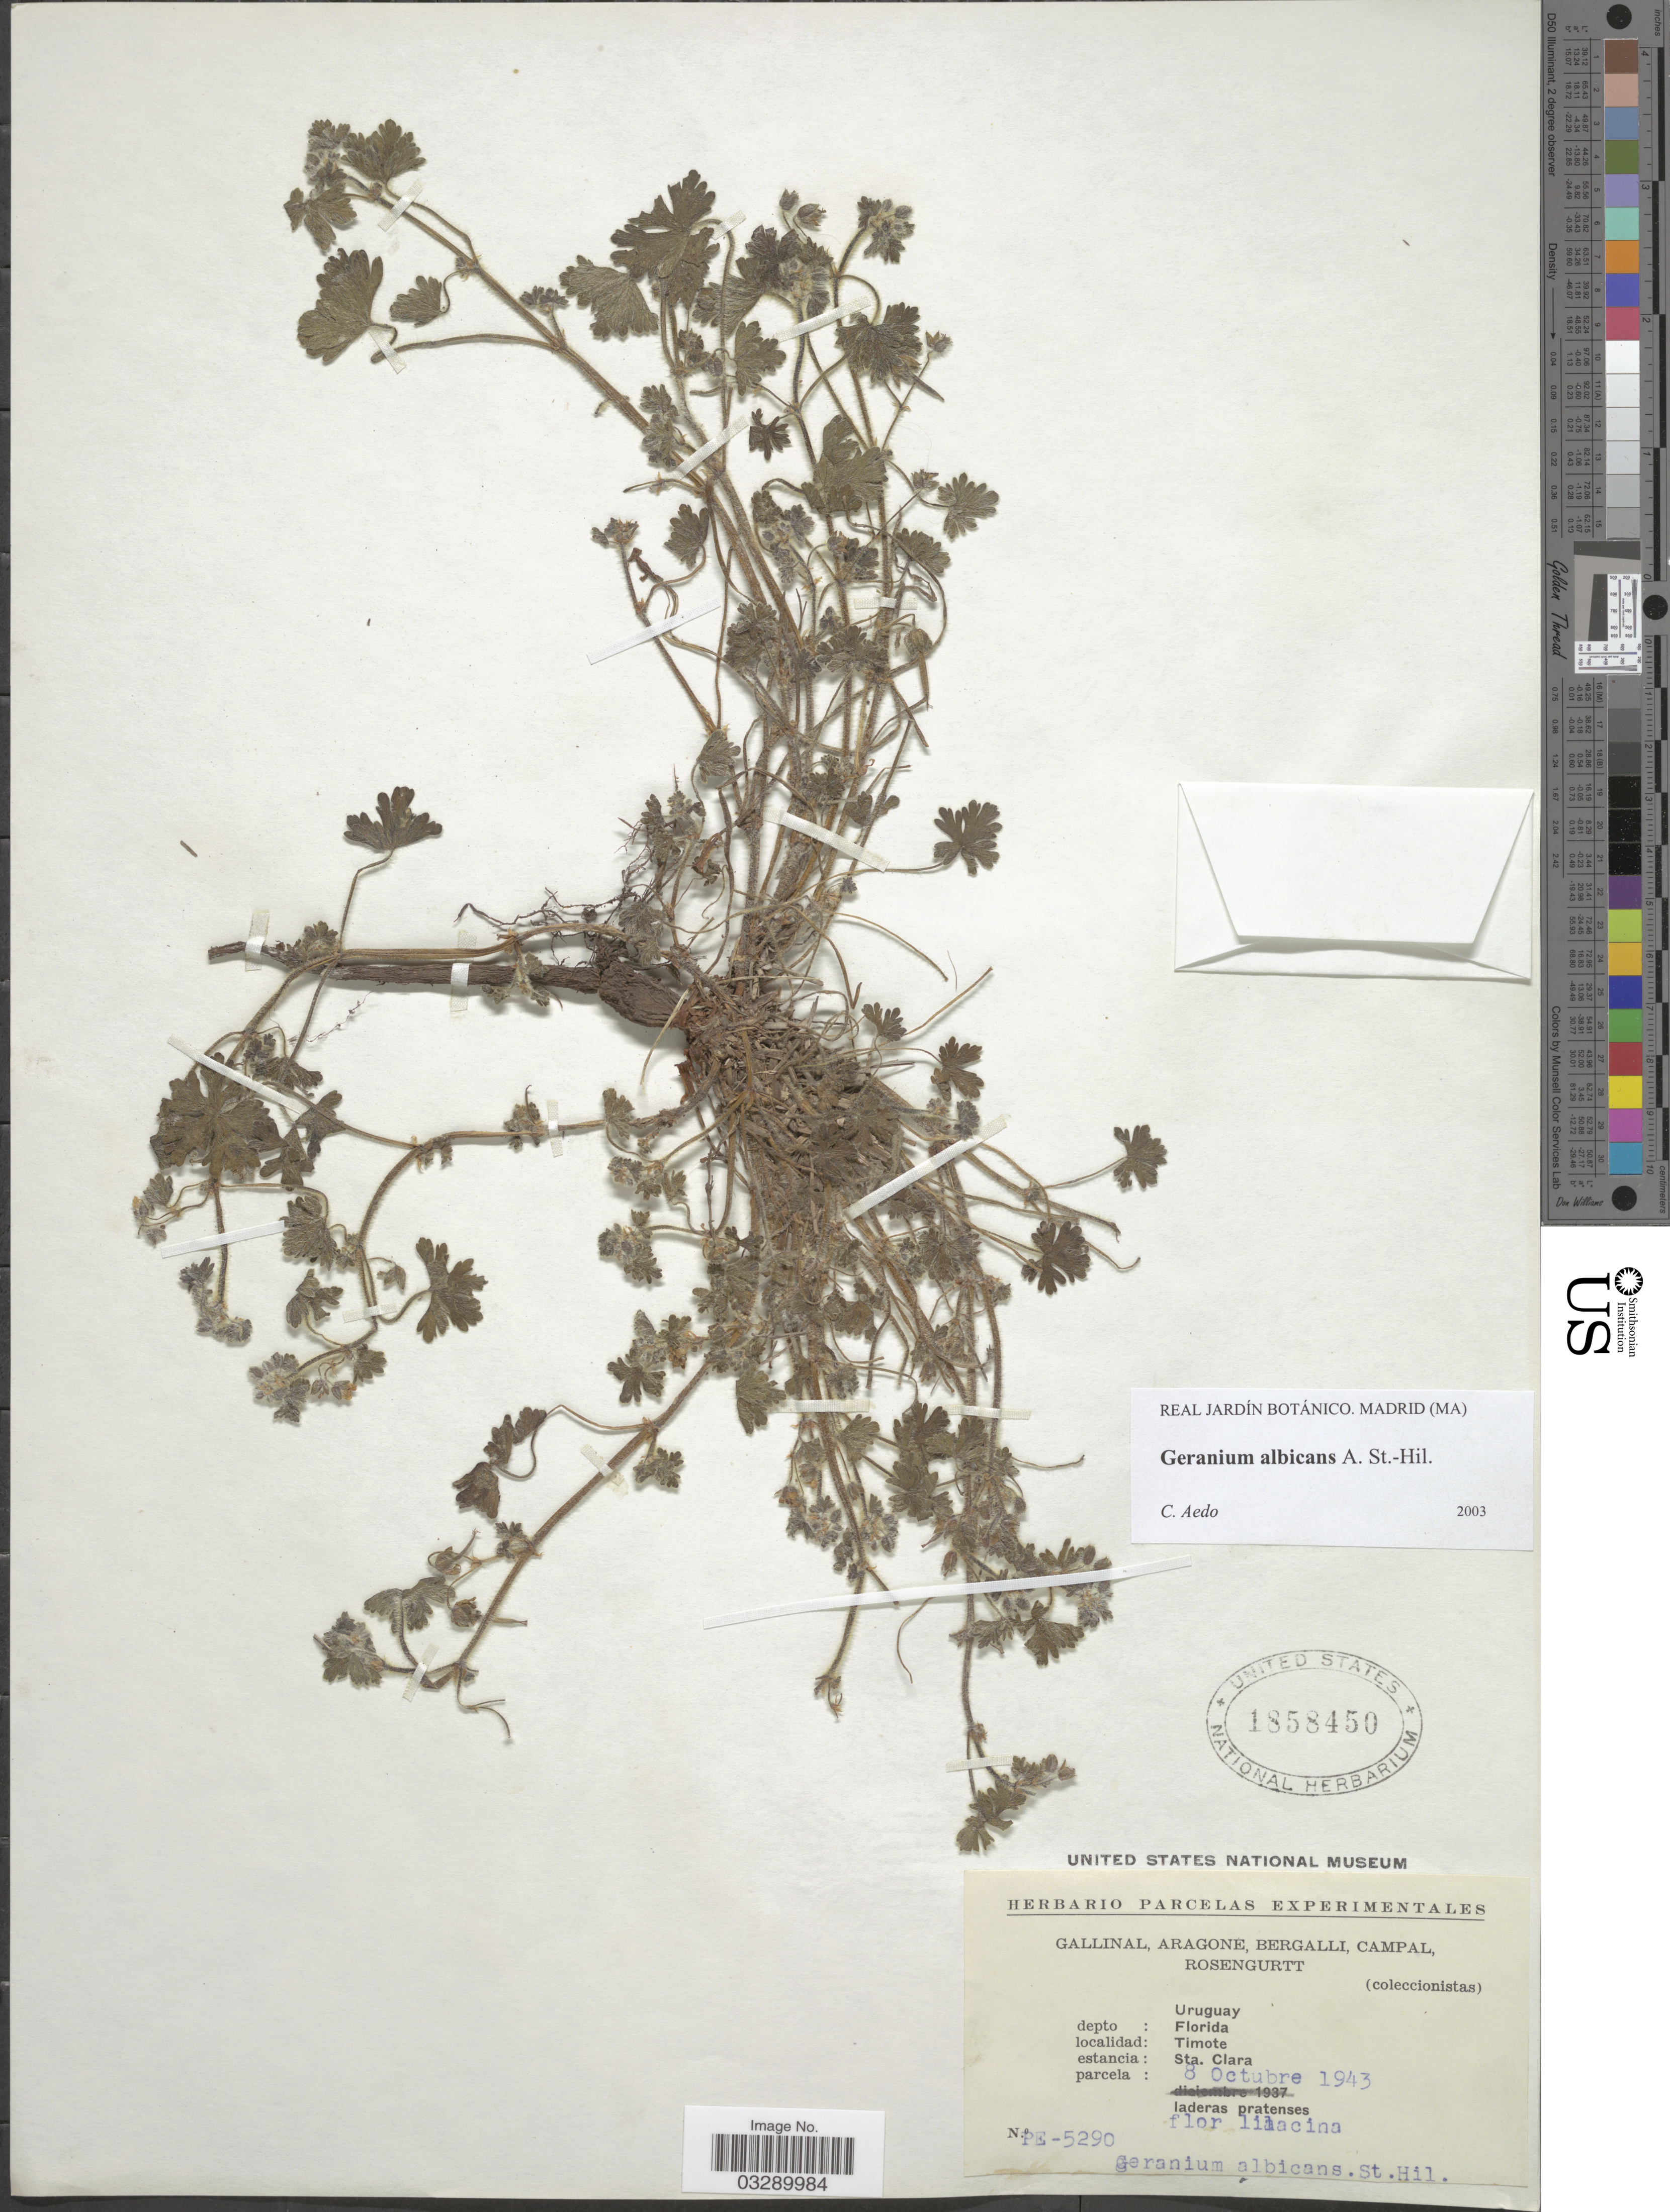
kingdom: Plantae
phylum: Tracheophyta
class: Magnoliopsida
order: Geraniales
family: Geraniaceae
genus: Geranium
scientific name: Geranium albicans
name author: A. St.-Hil.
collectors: -. Gallinal, -- Aragone, -- Bergalli, -- Campal & Rosengurtt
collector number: PE-5290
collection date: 1943-10-08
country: Uruguay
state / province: Florida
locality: Depto.: Florida. Timote. Estancia: Sta. Clara.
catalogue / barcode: US 1858450